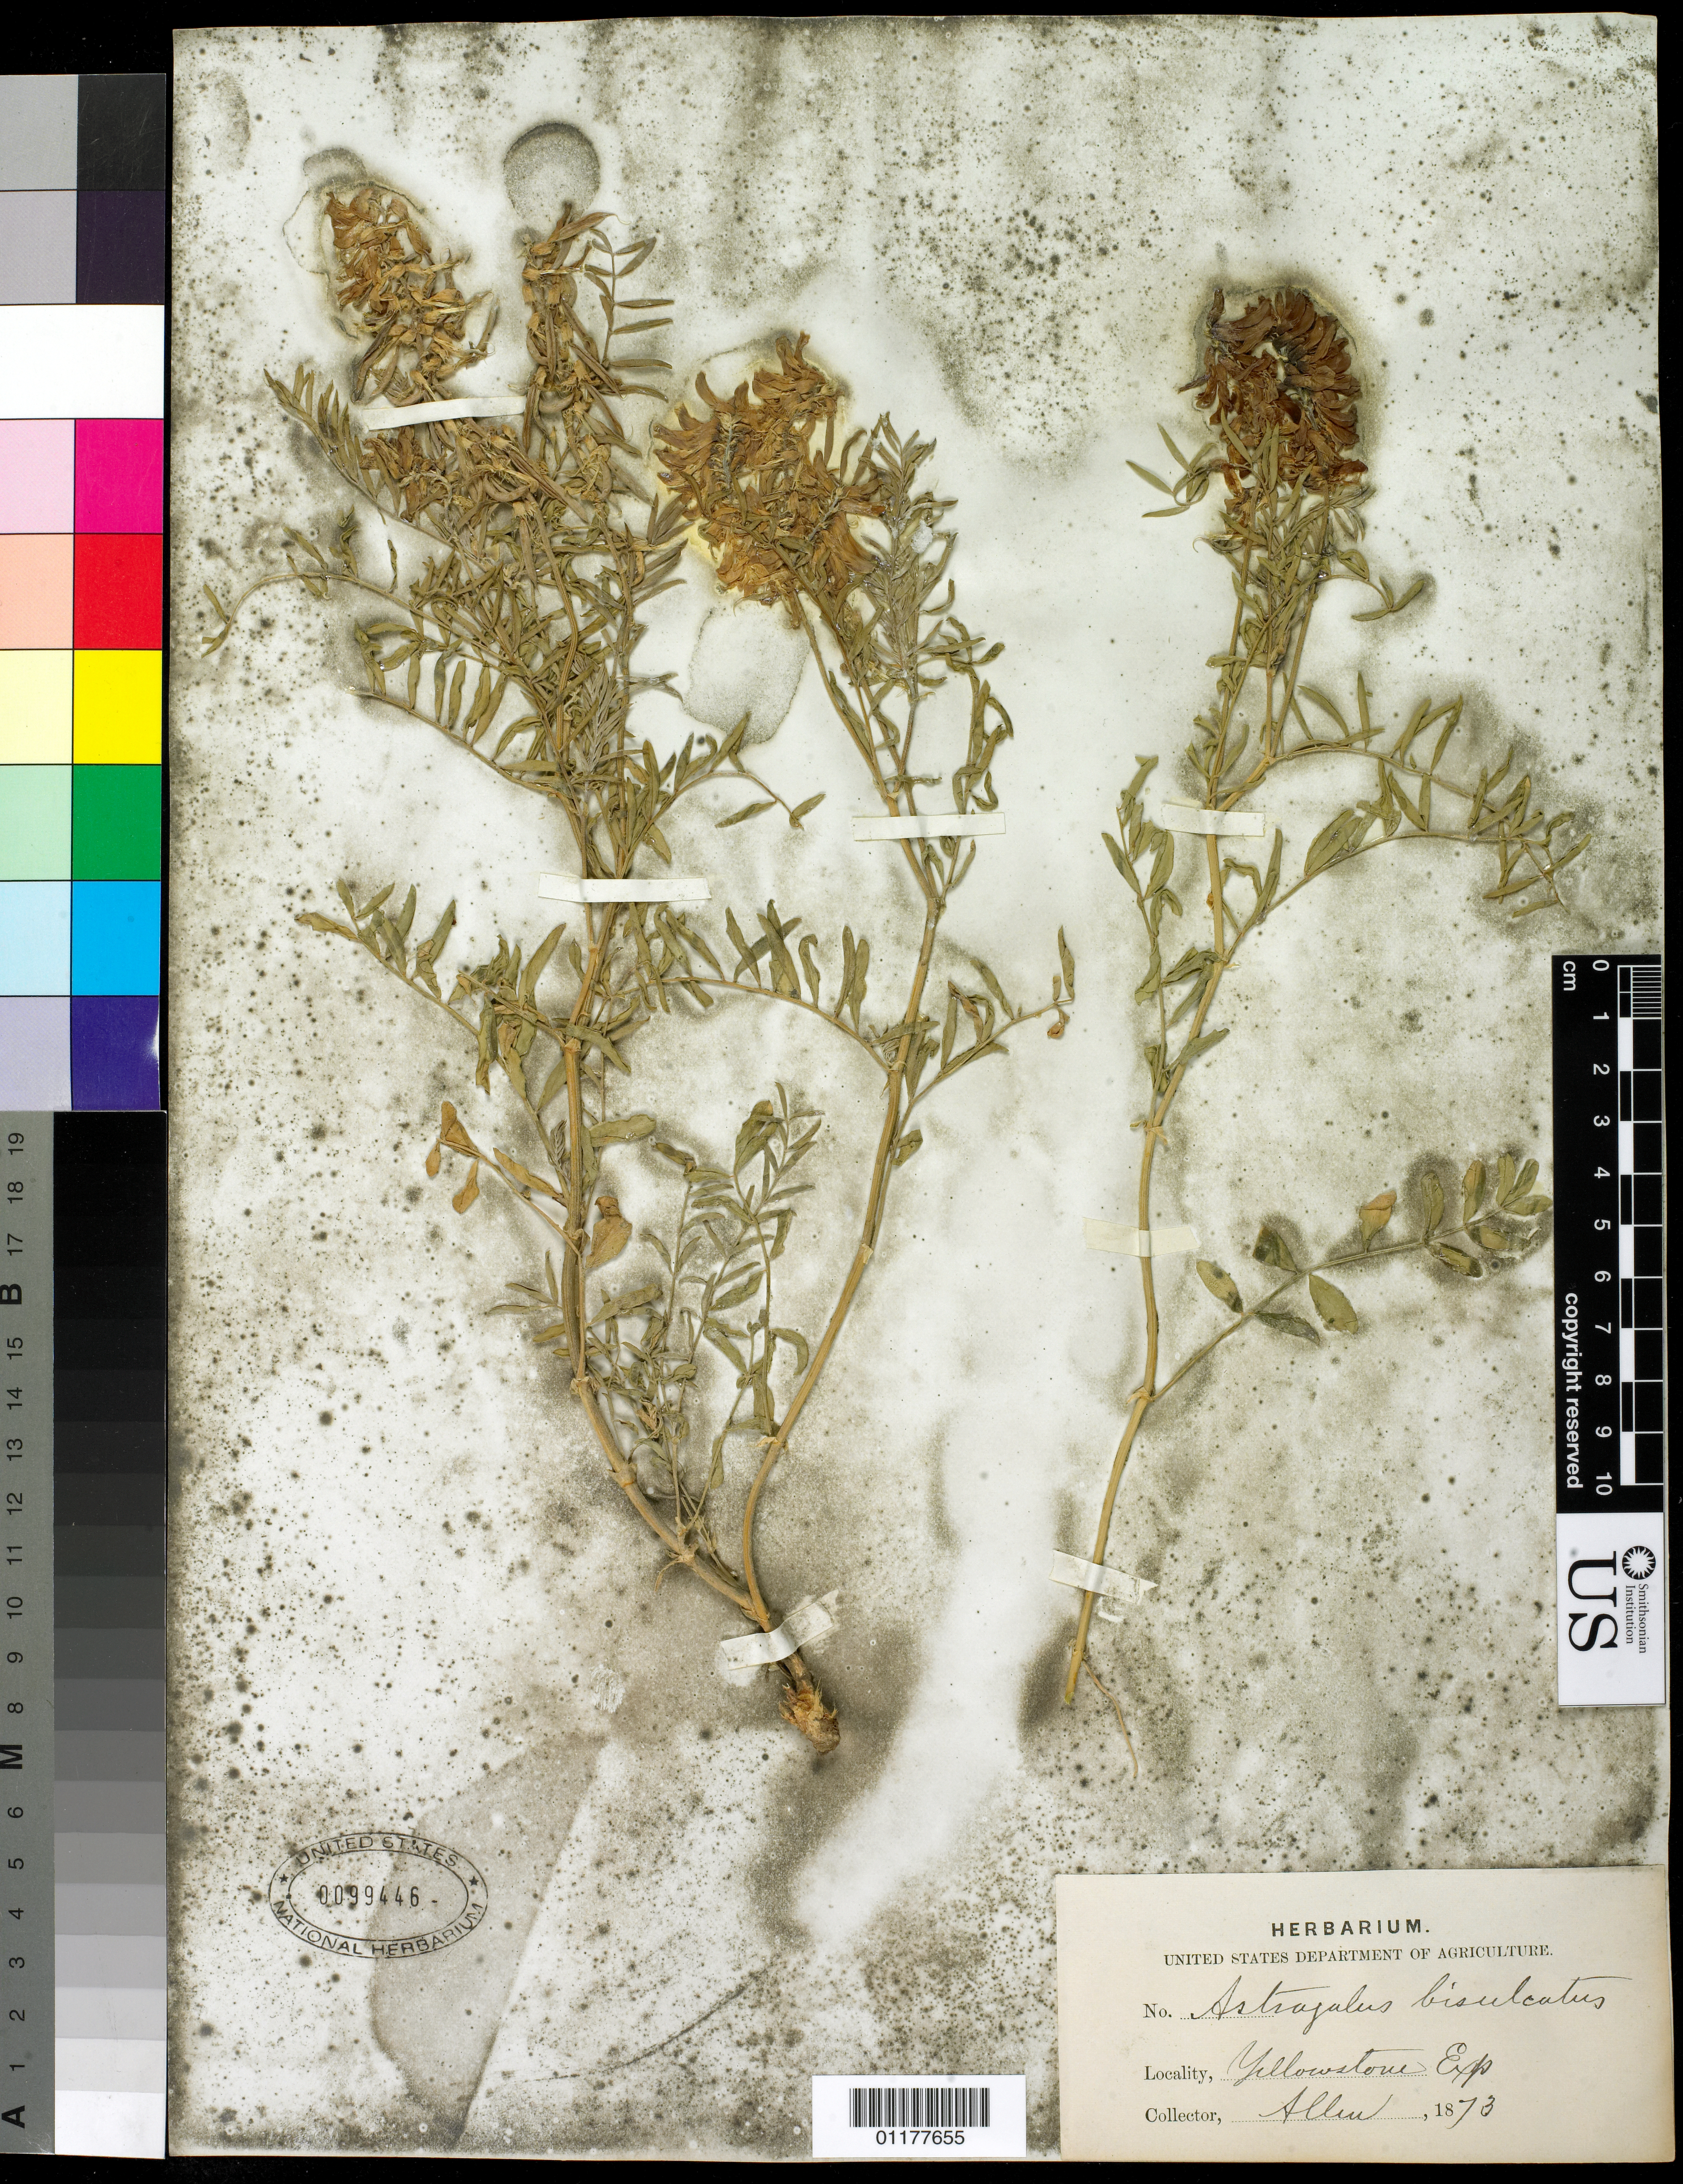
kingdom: Plantae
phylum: Tracheophyta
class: Magnoliopsida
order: Fabales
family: Fabaceae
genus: Astragalus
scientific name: Astragalus bisulcatus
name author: (Hook.) A. Gray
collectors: -- Allen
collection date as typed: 1873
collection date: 1873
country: United States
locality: Yellowstone Exp.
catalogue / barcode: US 99446